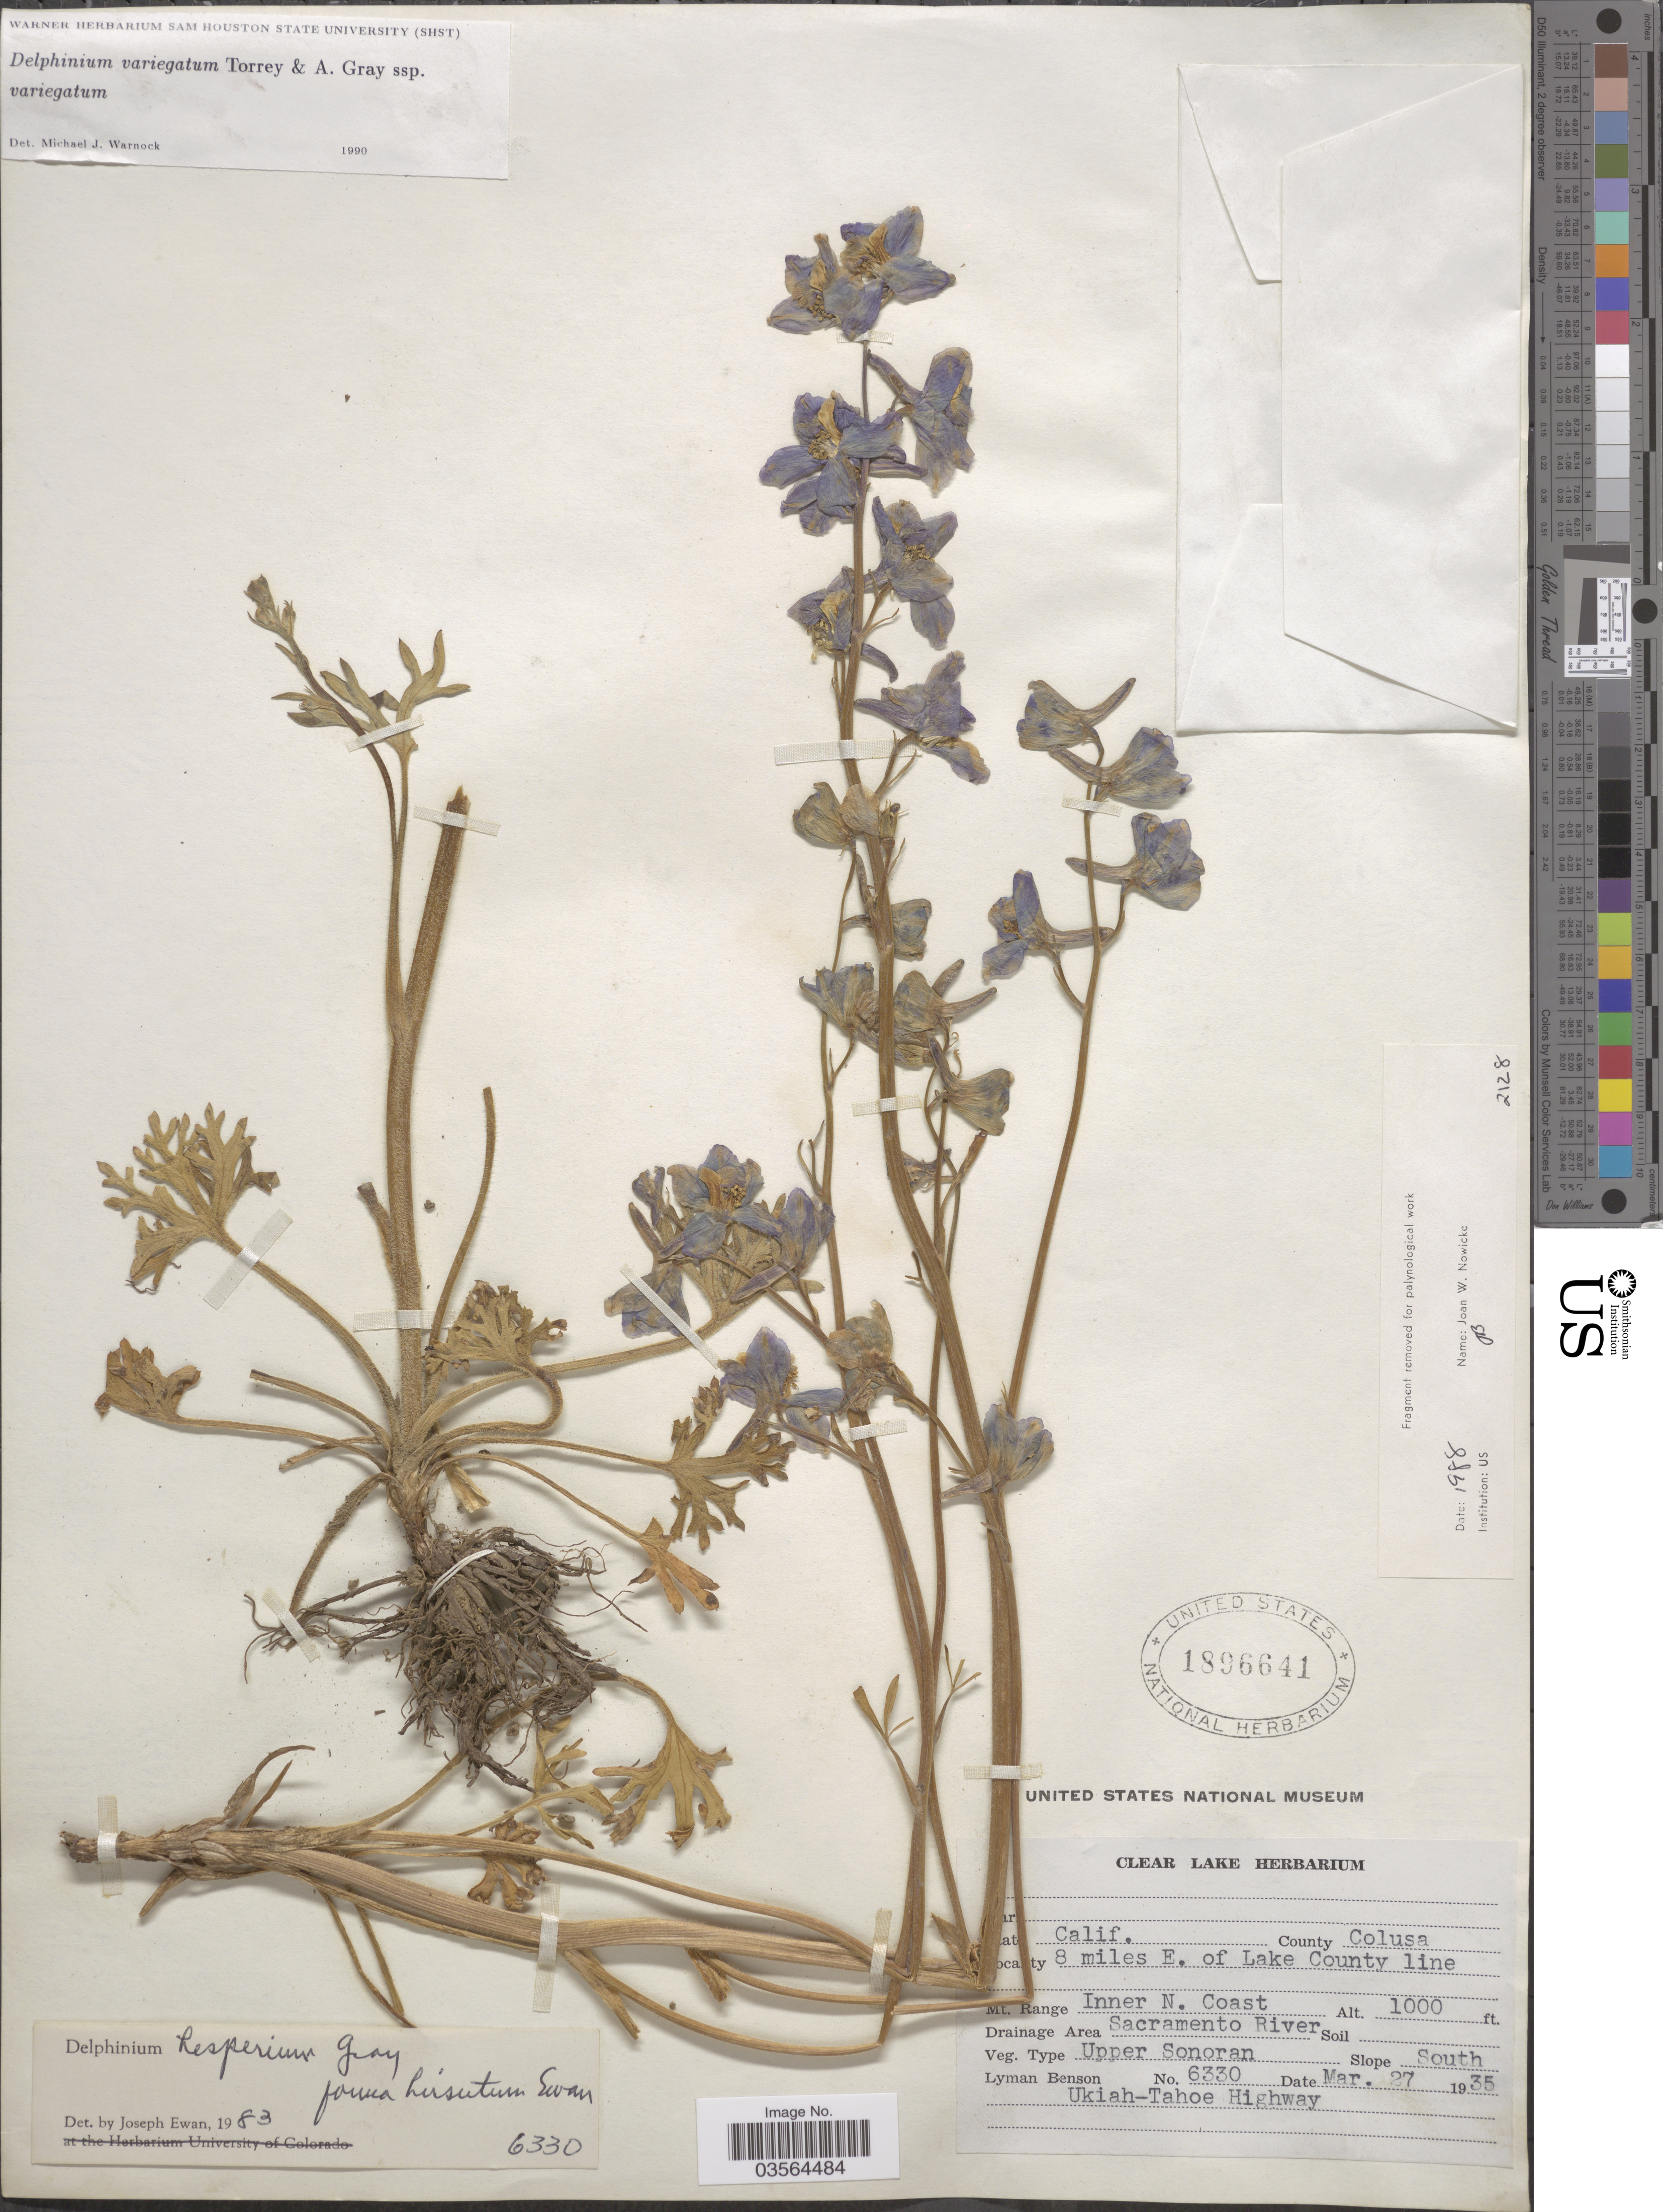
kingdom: Plantae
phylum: Tracheophyta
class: Magnoliopsida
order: Ranunculales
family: Ranunculaceae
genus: Delphinium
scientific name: Delphinium variegatum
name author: Torr. & A. Gray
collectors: L. D. Benson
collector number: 6330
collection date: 1935-03-27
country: United States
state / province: California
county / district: Sacramento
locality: County Colusa. 8 miles E. of Lake County line. Mt. Range Inner N. Coast. Drainage Area Sacramento River. Veg. Type Upper Sonoran. Ukiah-Tahoe Highway.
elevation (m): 305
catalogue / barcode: US 1896641